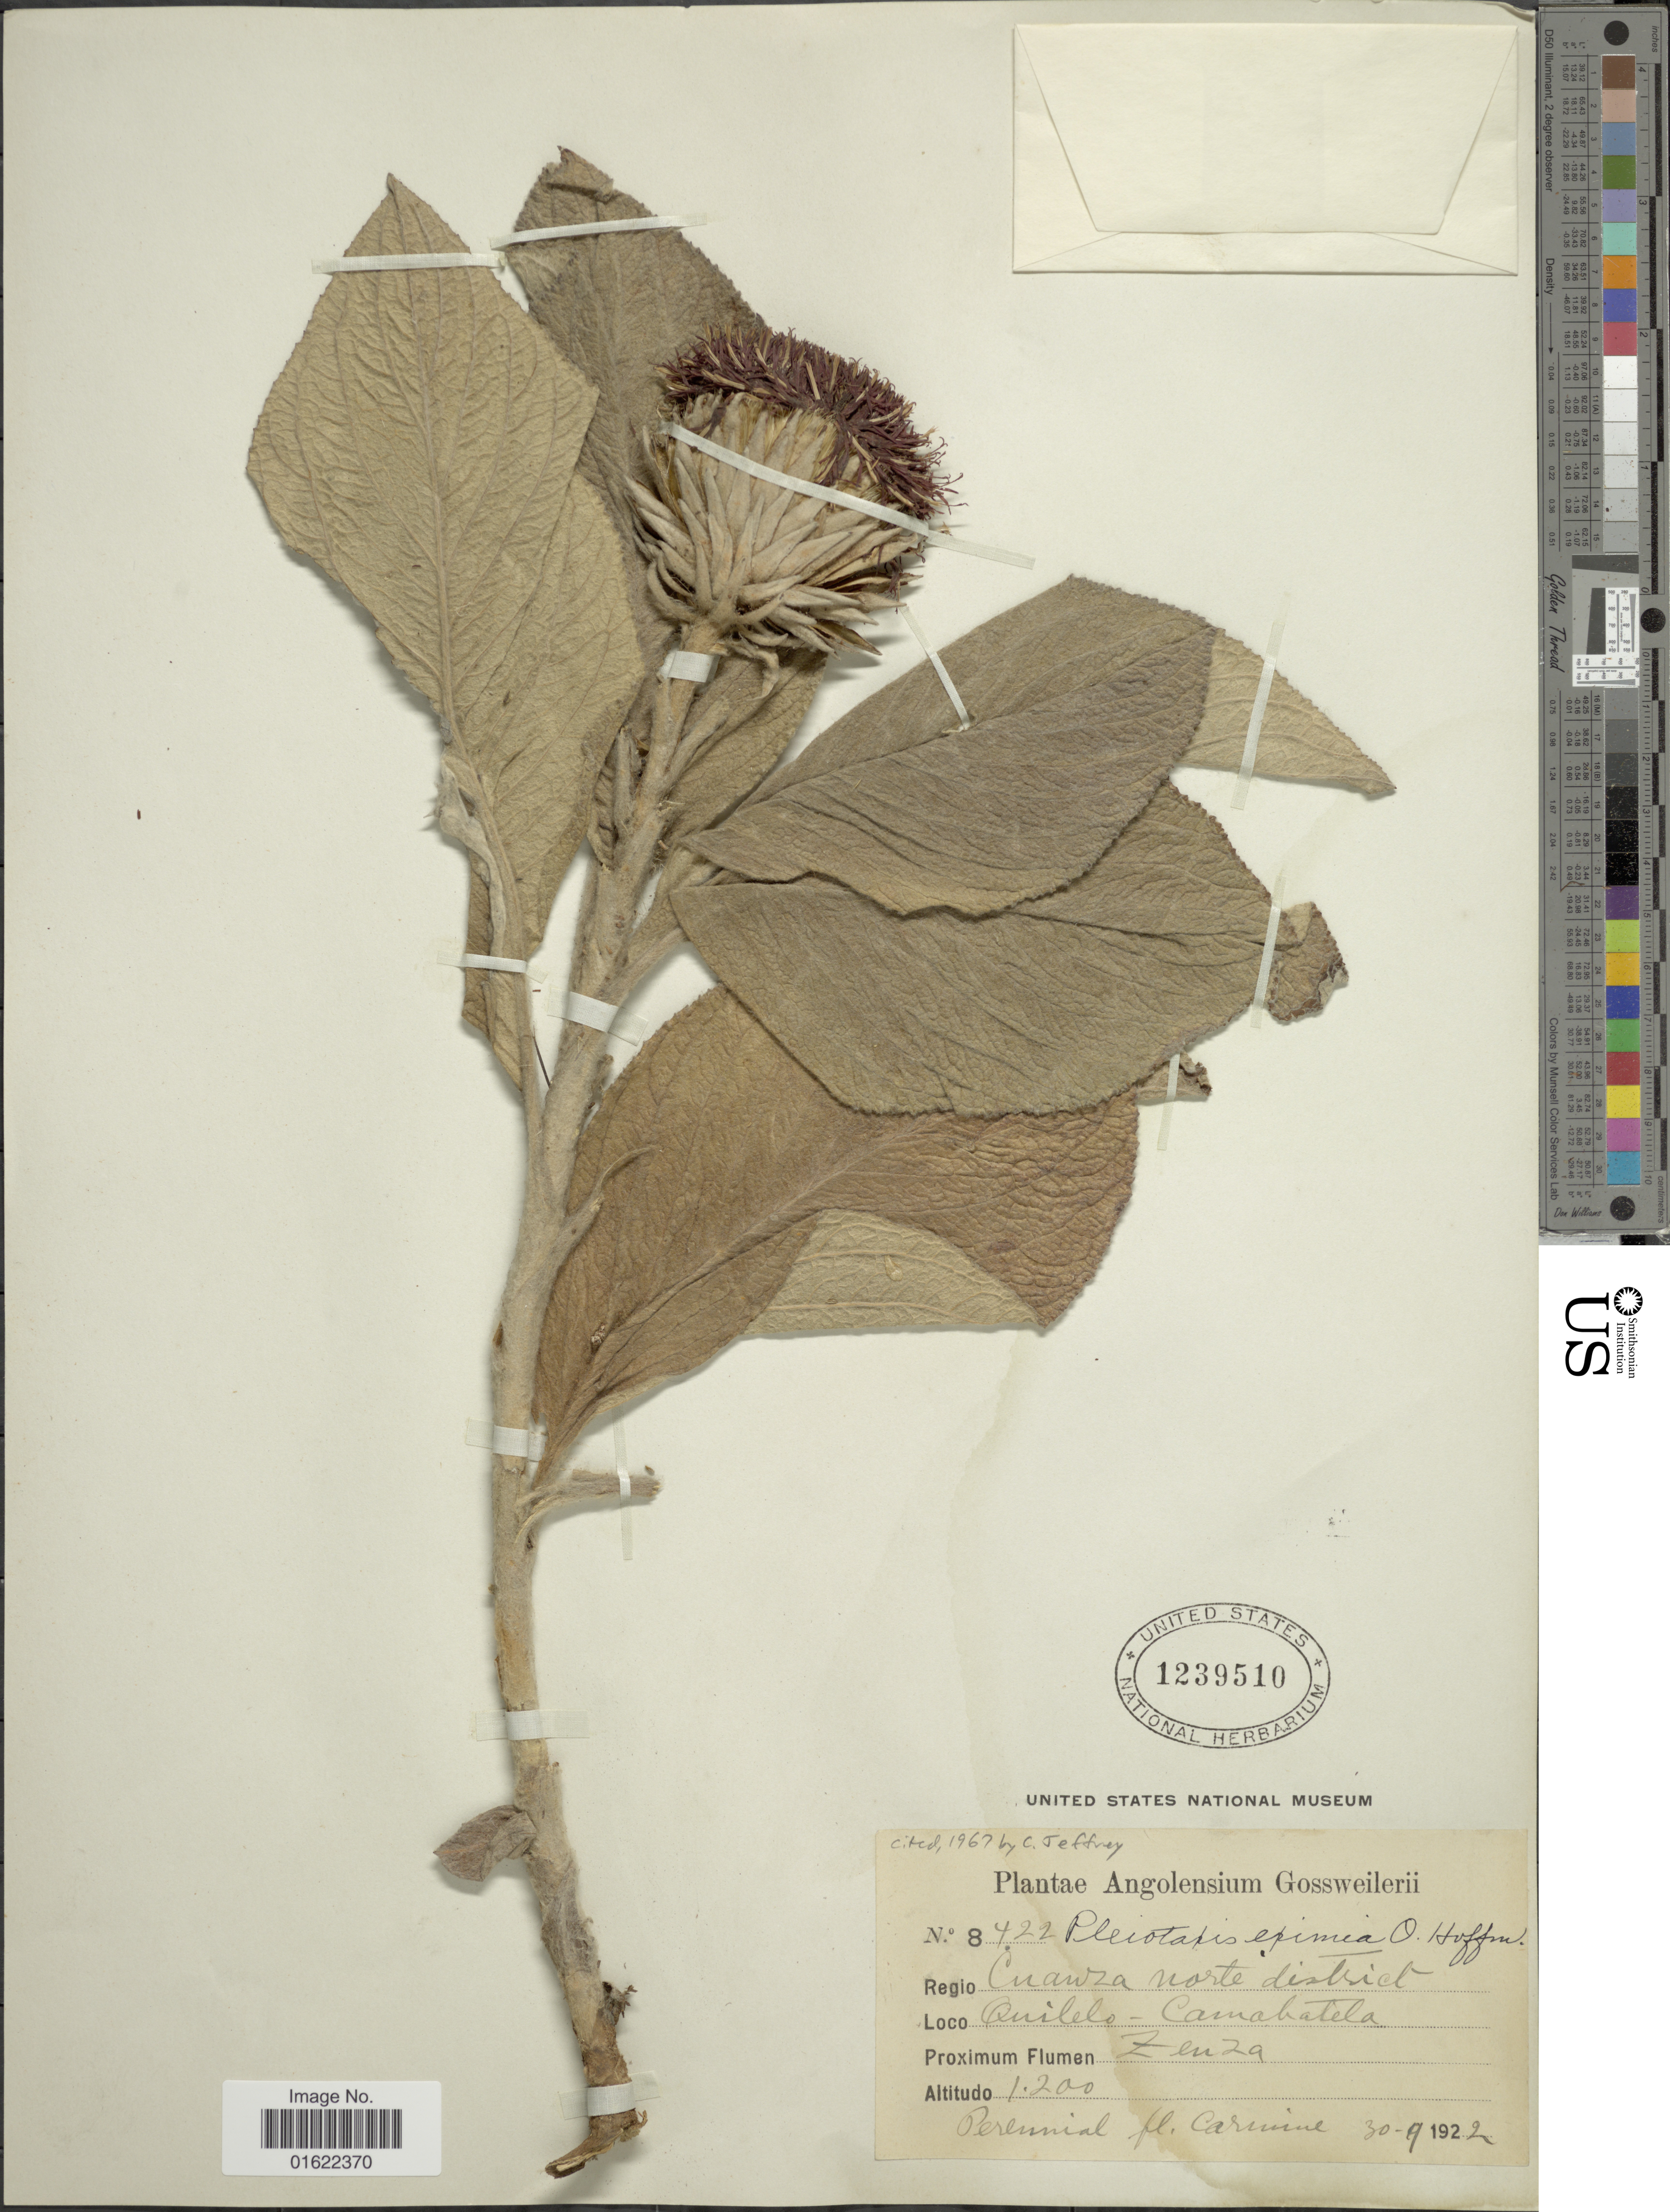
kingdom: Plantae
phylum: Tracheophyta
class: Magnoliopsida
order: Asterales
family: Asteraceae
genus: Pleiotaxis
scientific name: Pleiotaxis eximia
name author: O. Hoffm.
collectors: -. Gossweiler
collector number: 8422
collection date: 1922-09-30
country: Angola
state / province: Cuanza Norte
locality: Quilelo - Camabatela. Zenza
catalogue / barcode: US 1239510